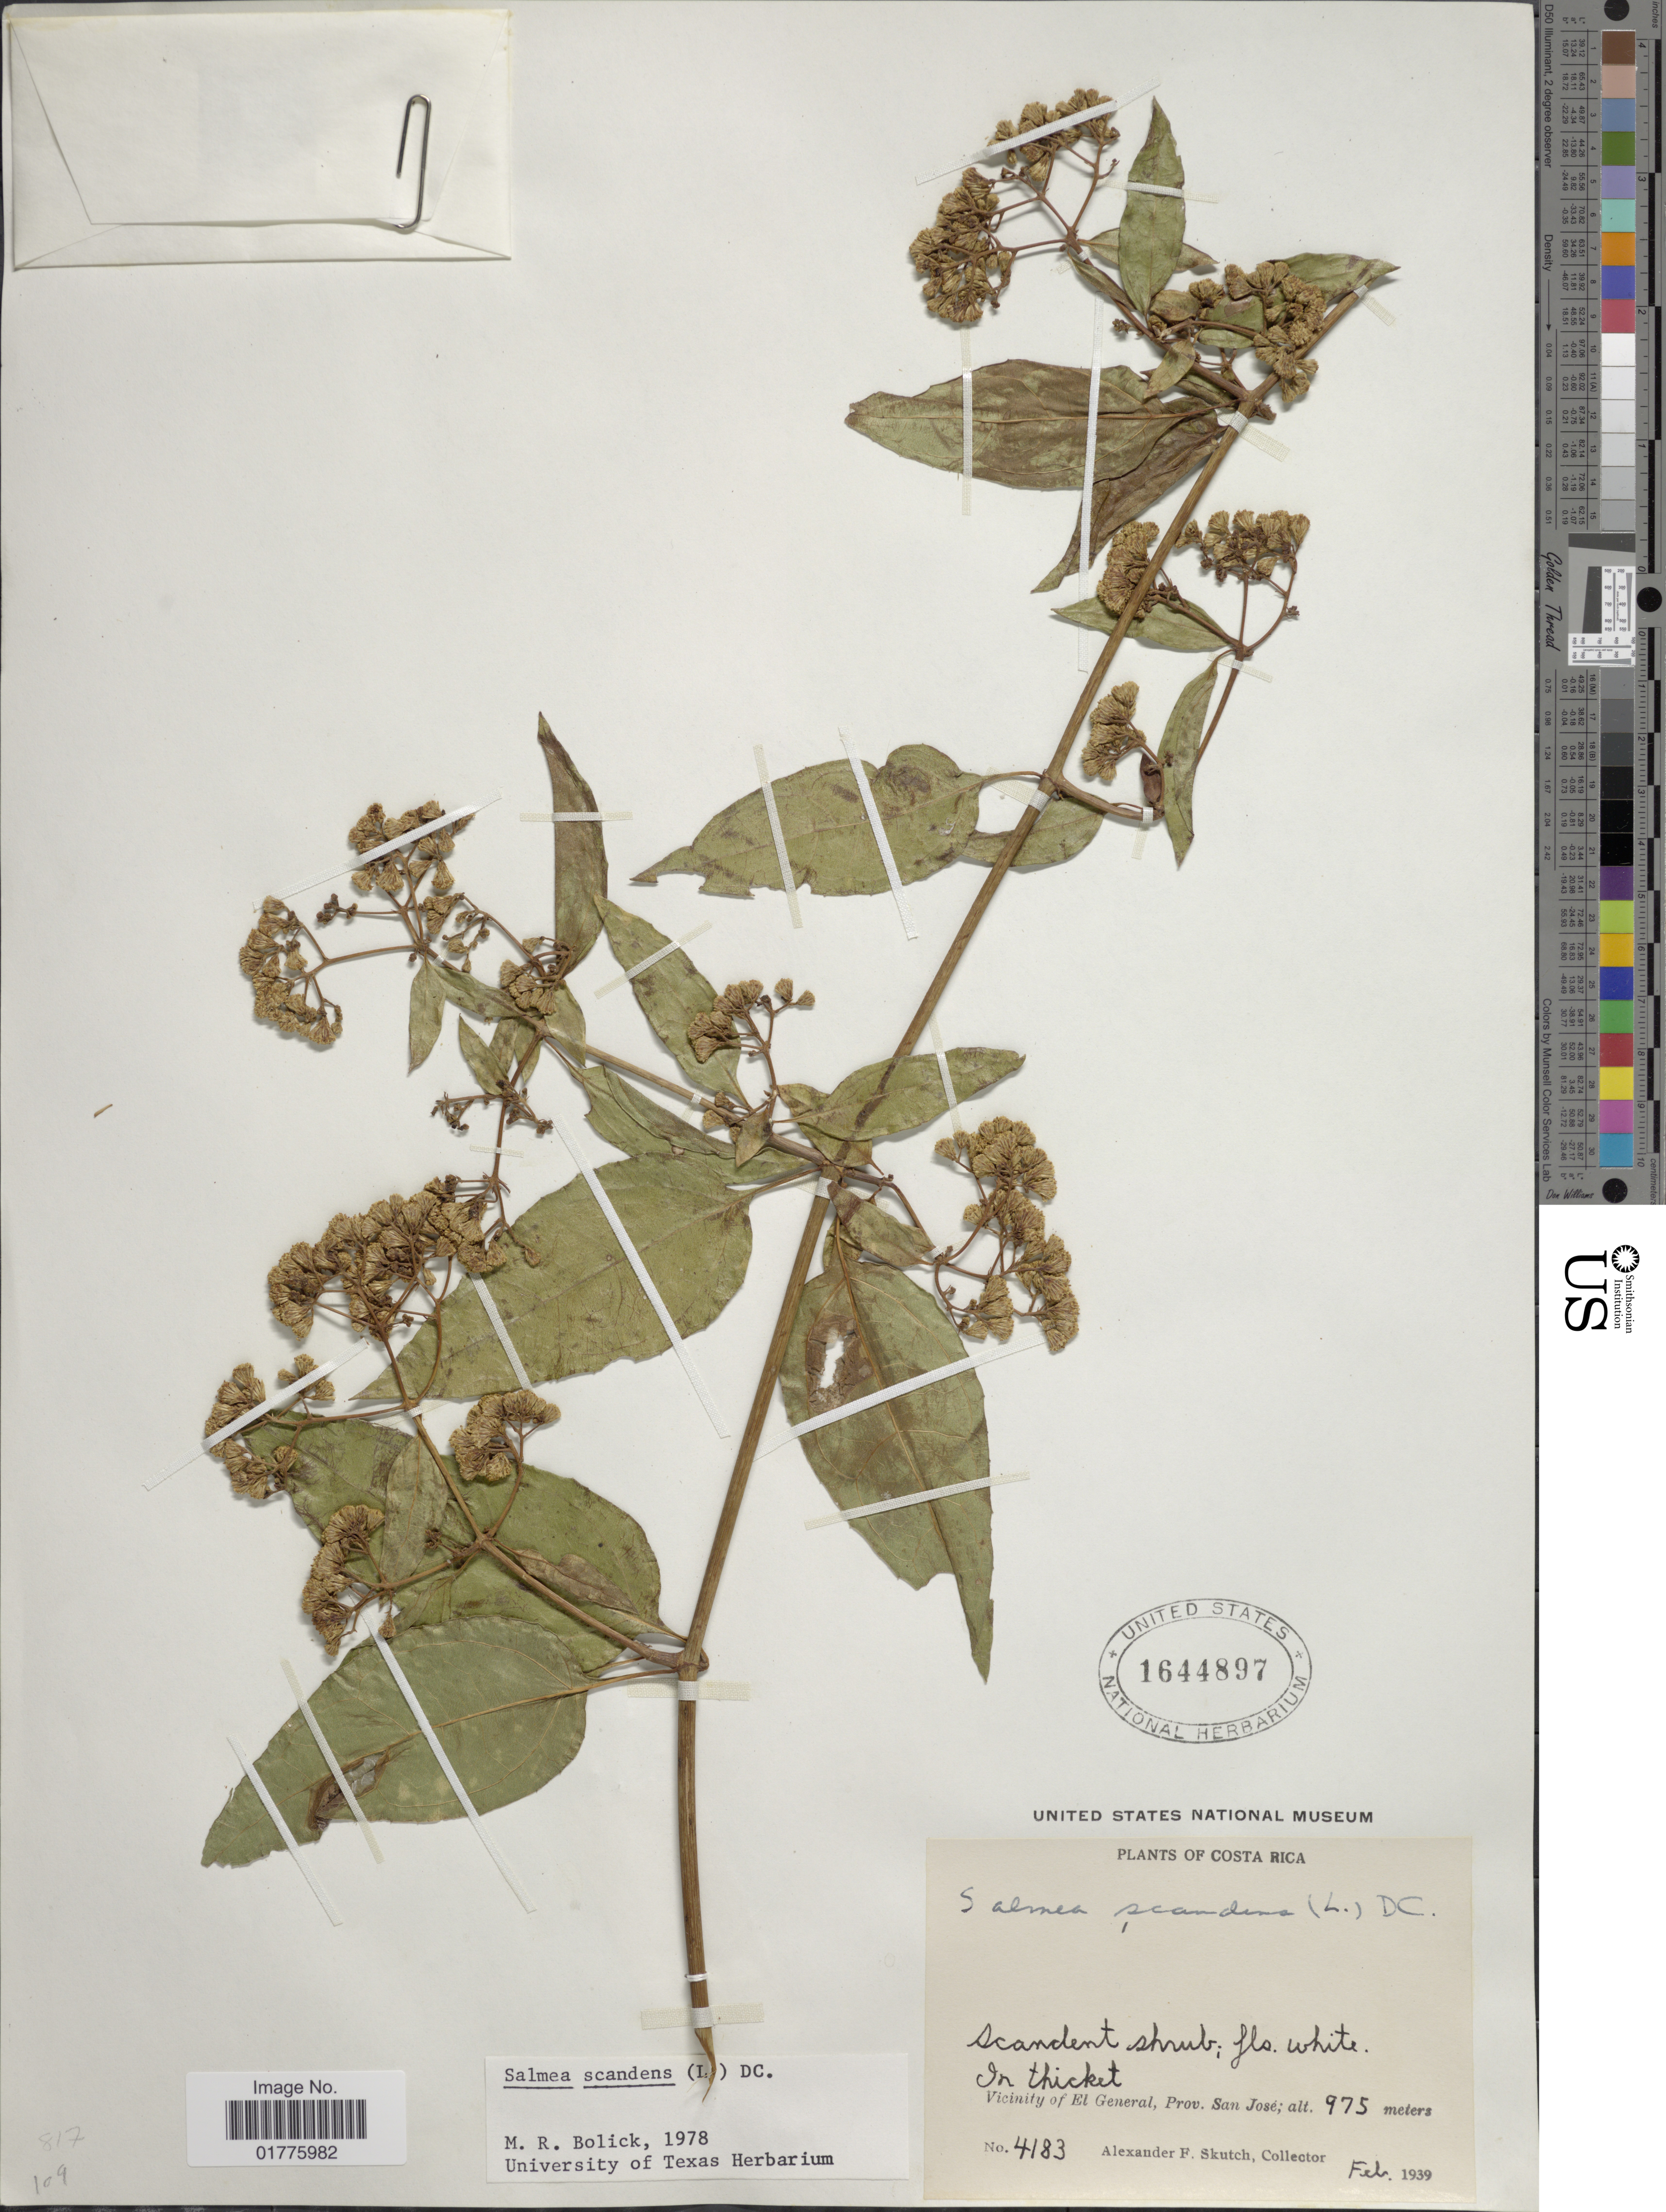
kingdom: Plantae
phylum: Tracheophyta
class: Magnoliopsida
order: Asterales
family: Asteraceae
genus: Salmea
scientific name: Salmea scandens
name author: (L.) DC.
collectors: A. F. Skutch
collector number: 4183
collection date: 1939-02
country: Costa Rica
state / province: San José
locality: Vicinity of El General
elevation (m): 975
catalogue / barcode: US 1644897